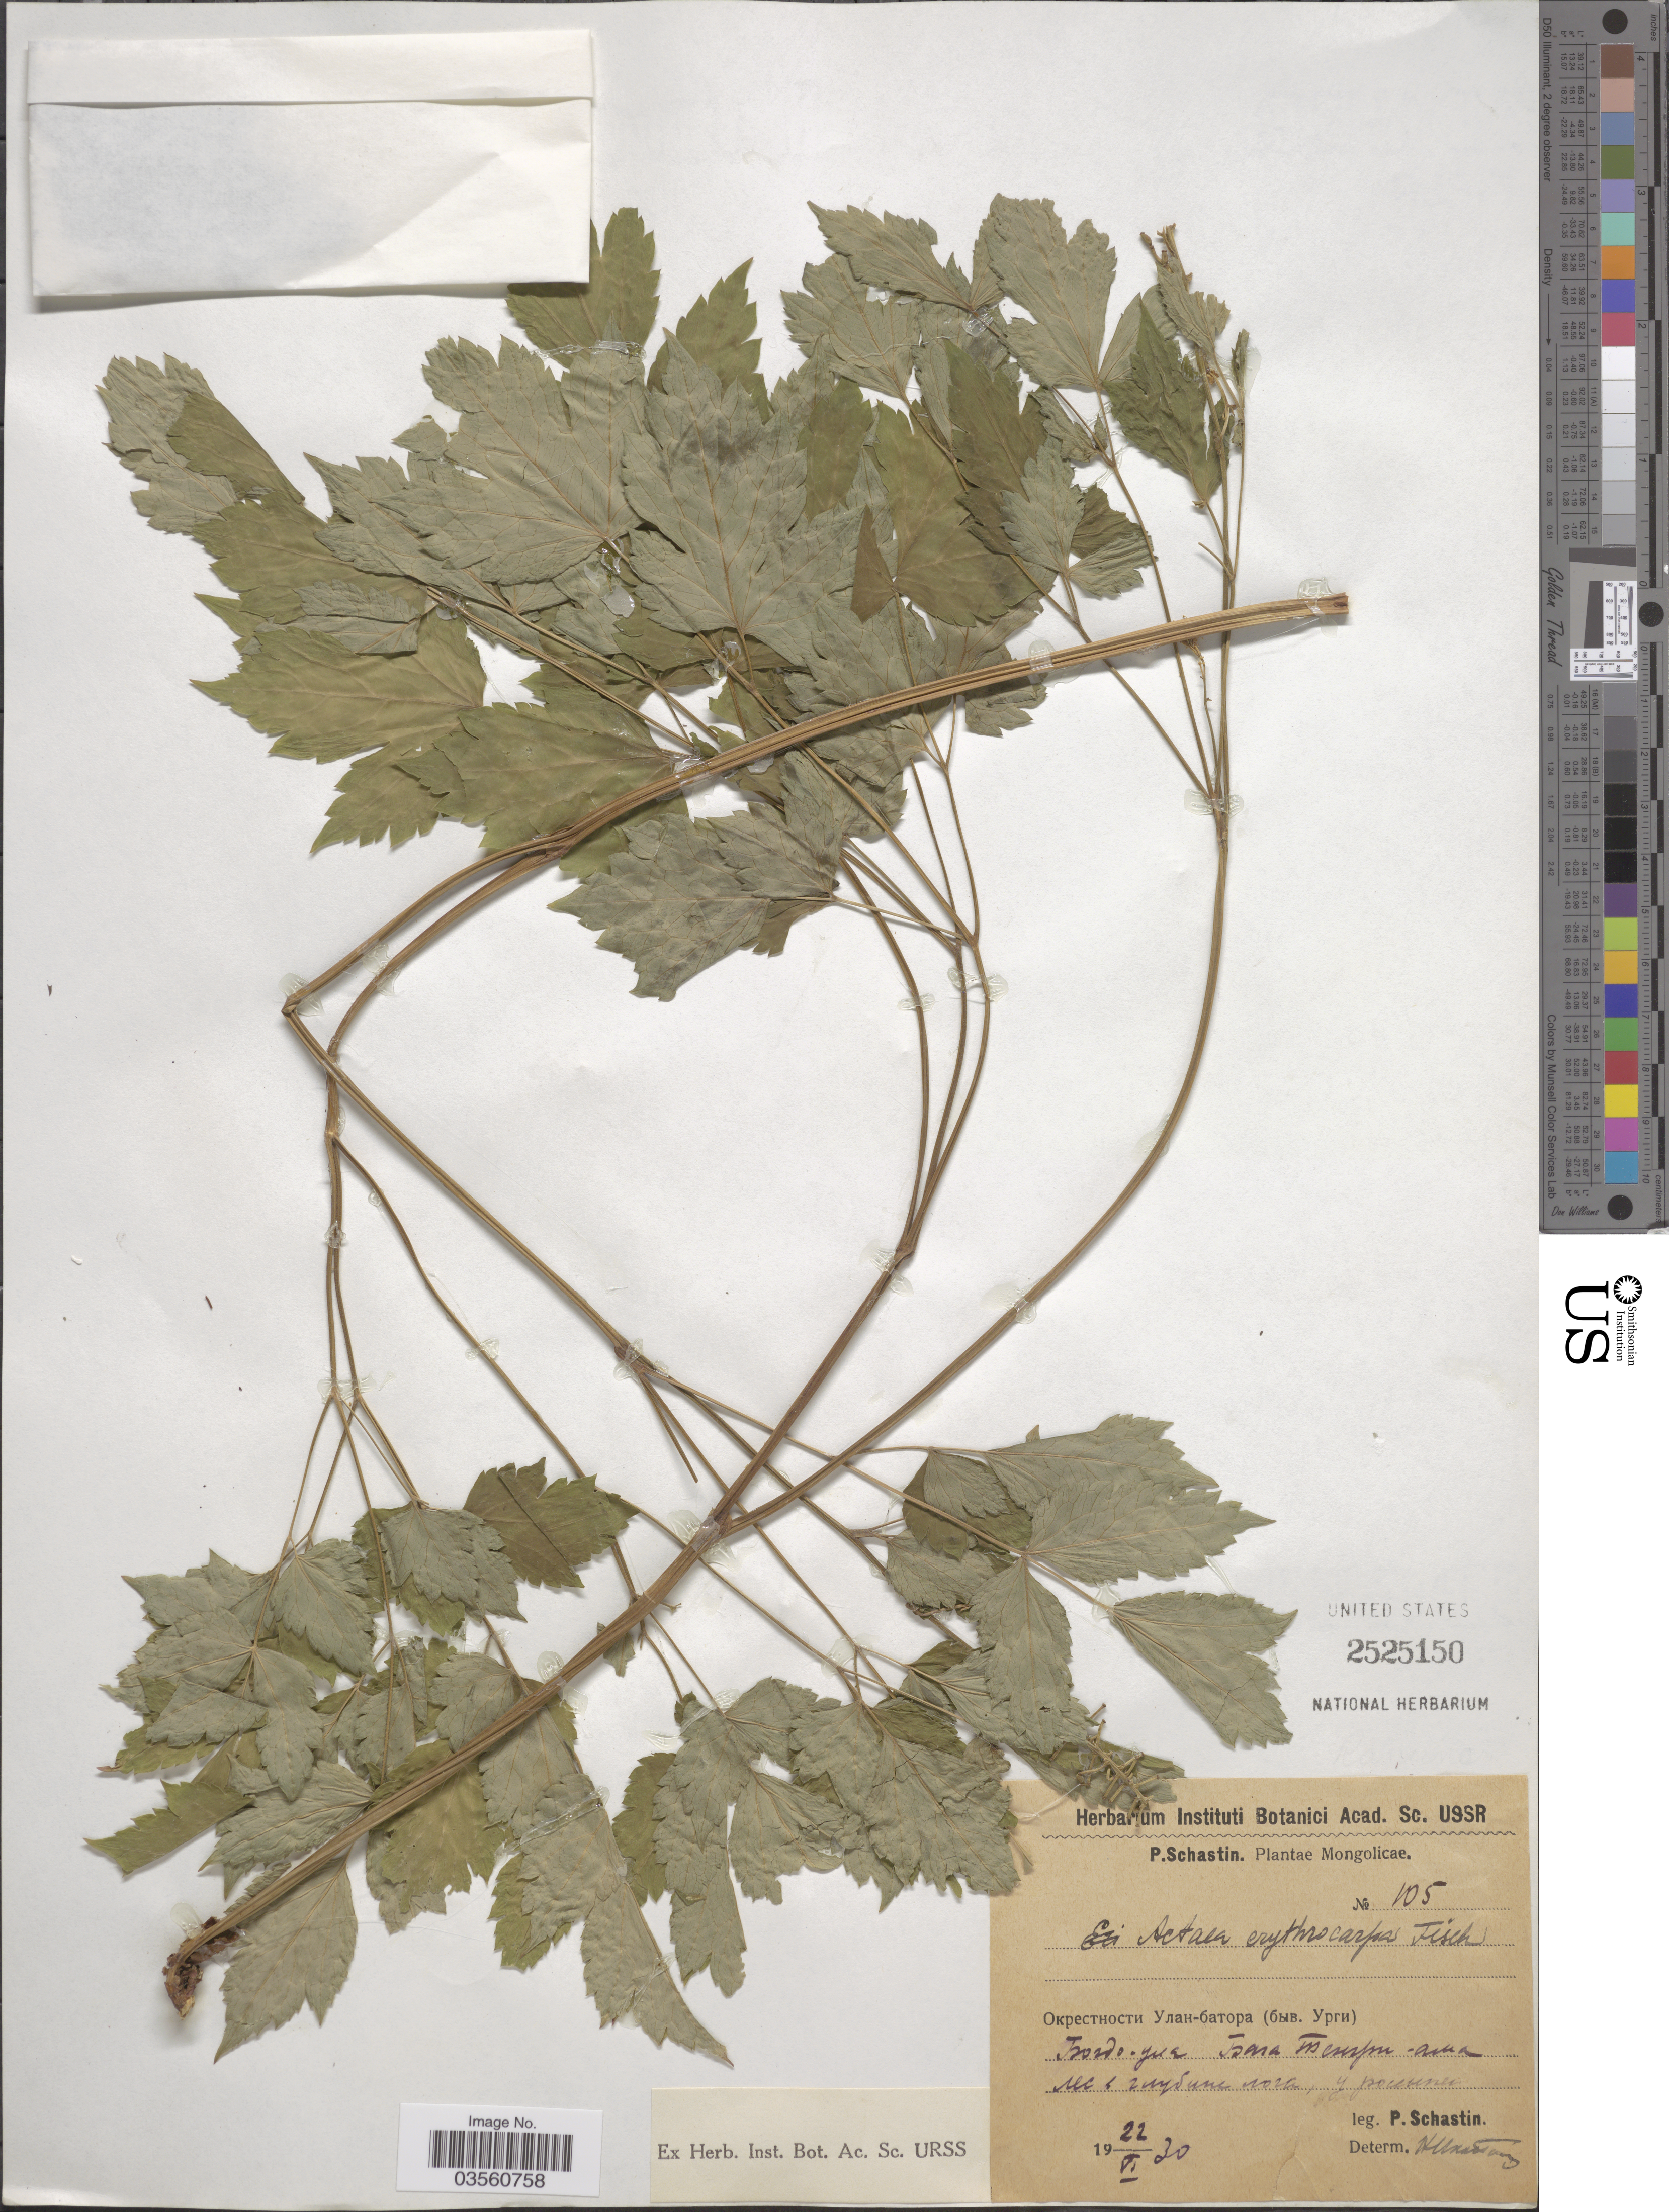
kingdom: Plantae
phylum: Tracheophyta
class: Magnoliopsida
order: Ranunculales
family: Ranunculaceae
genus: Actaea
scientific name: Actaea spicata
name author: L.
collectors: P. Schastin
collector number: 105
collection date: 1930-06-22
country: Mongolia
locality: X.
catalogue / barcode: US 2525150